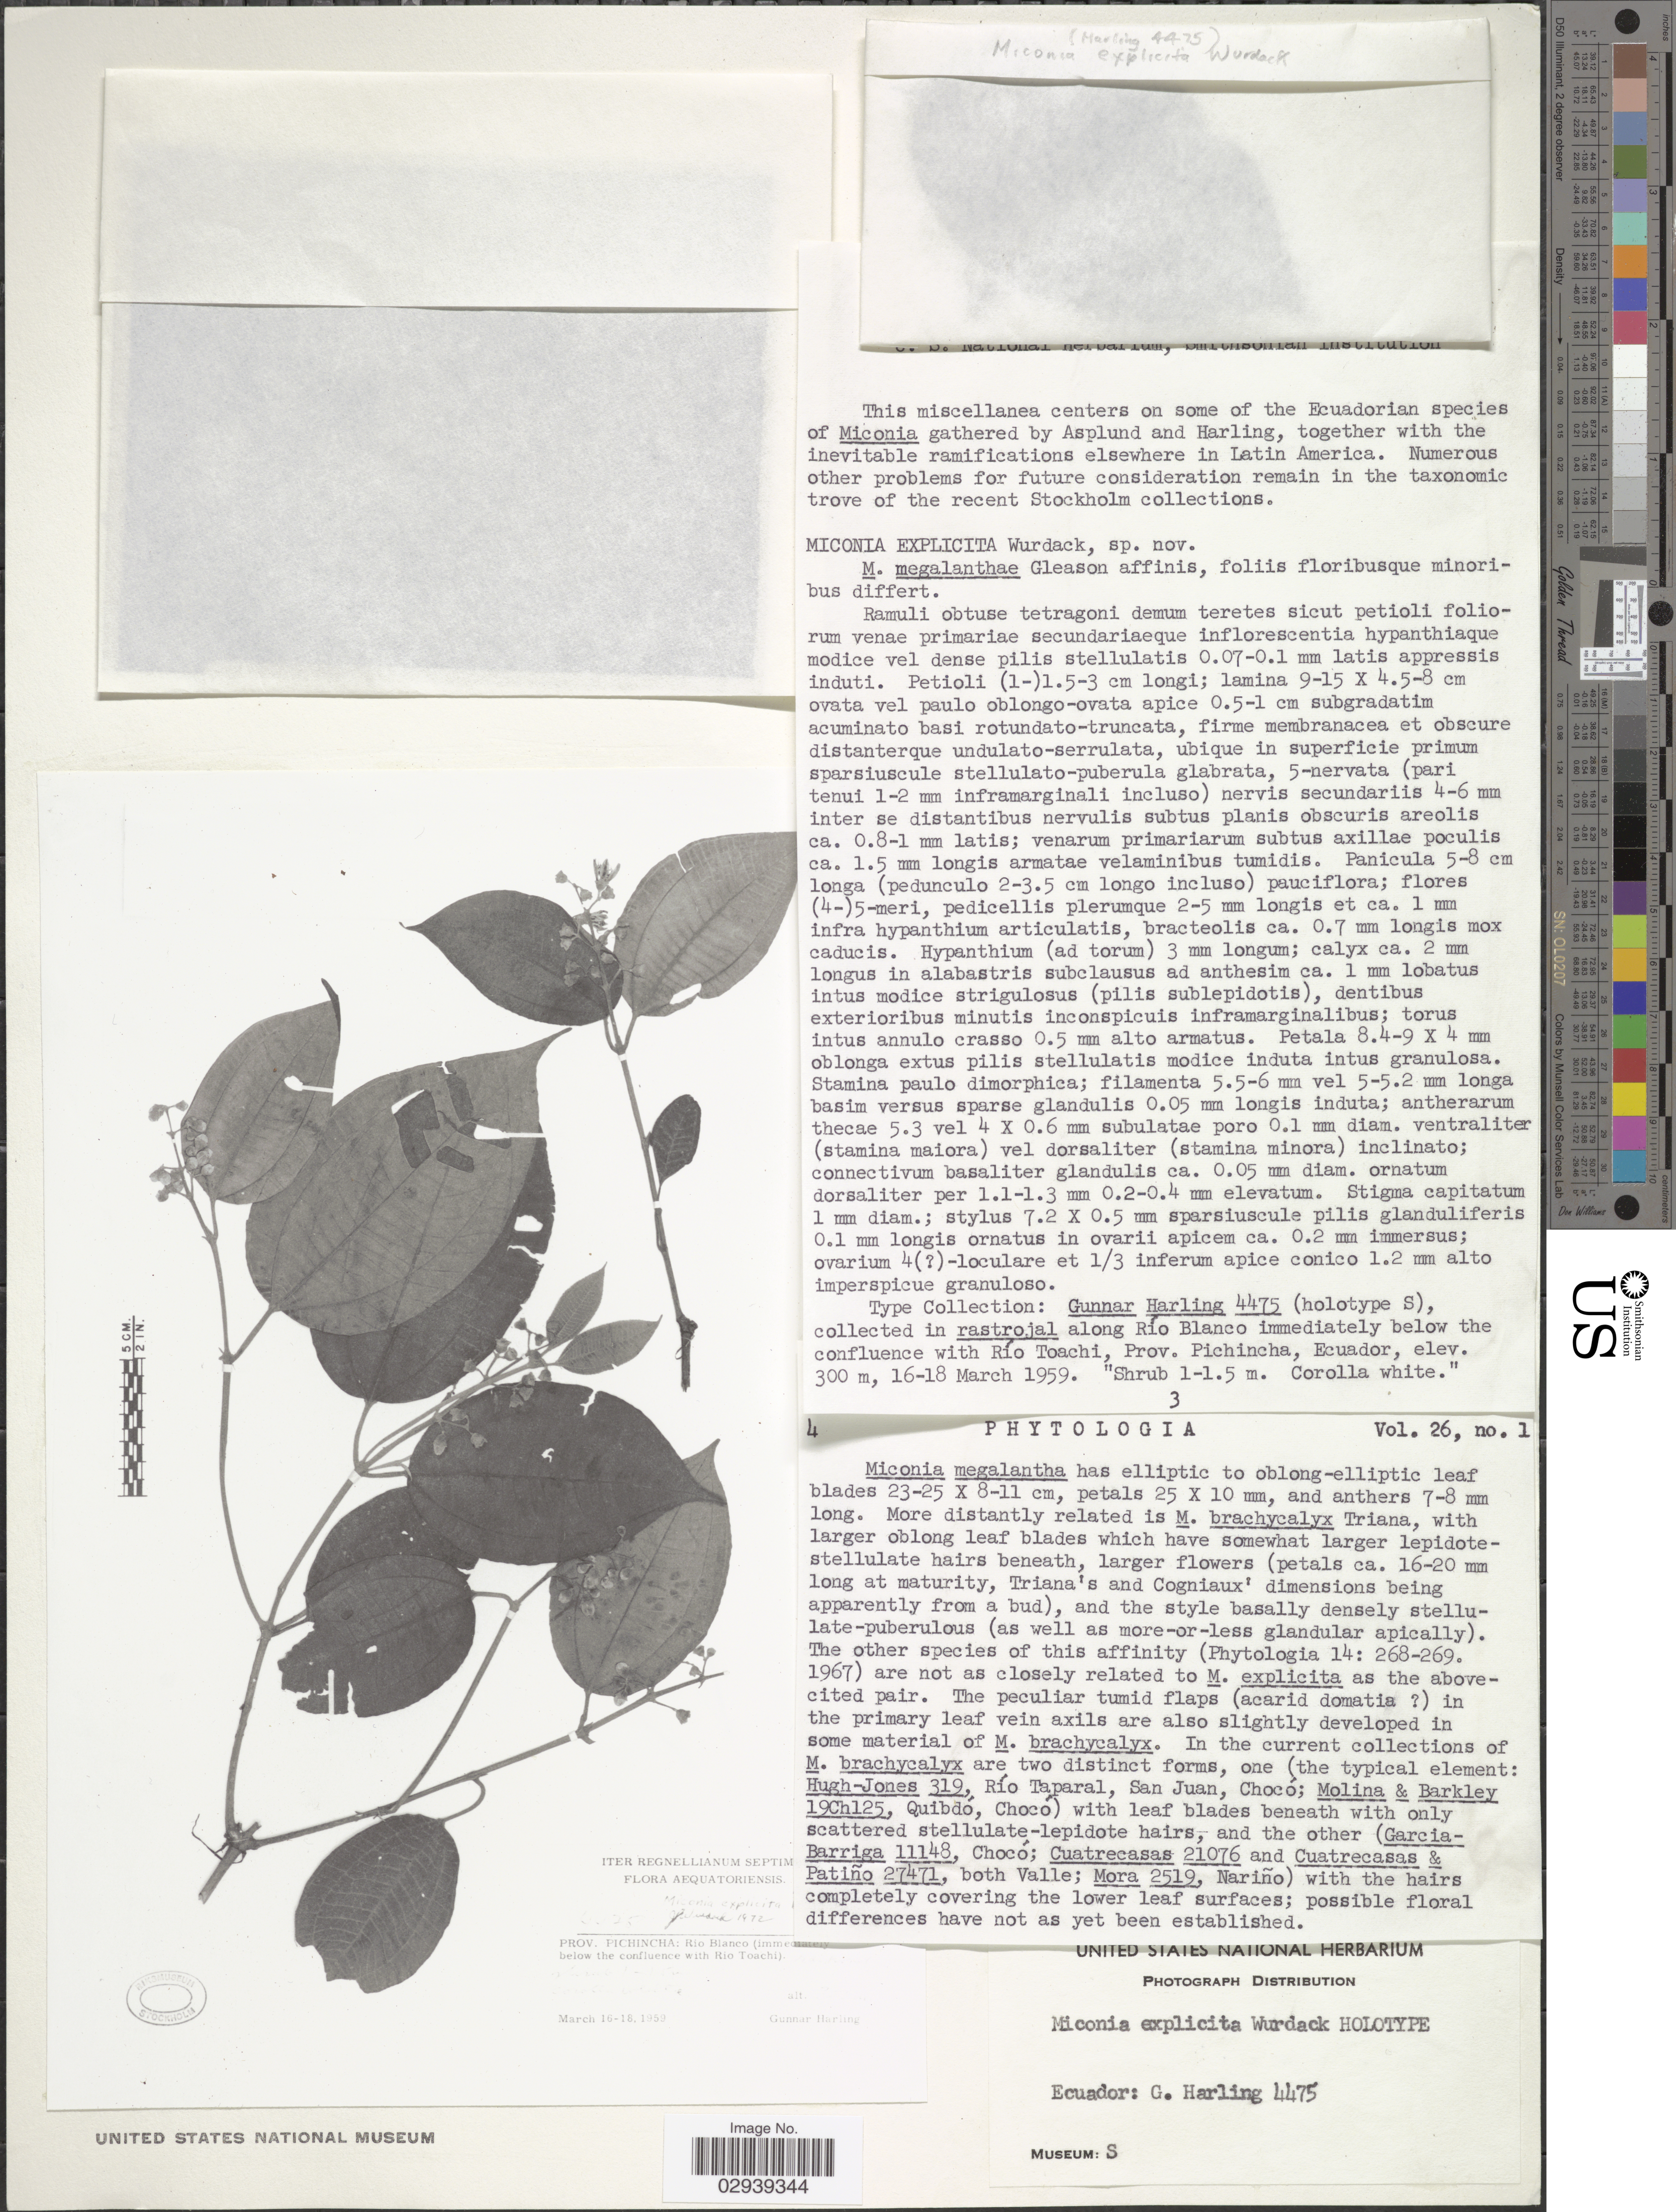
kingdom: Plantae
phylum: Tracheophyta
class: Magnoliopsida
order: Myrtales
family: Melastomataceae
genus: Miconia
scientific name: Miconia explicita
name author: Wurdack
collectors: G. Harling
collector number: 4475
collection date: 1959-03-16/1959-03-18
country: Ecuador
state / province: Pichincha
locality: Rio Blanco (immediately below the confluence with Rio Toachi).